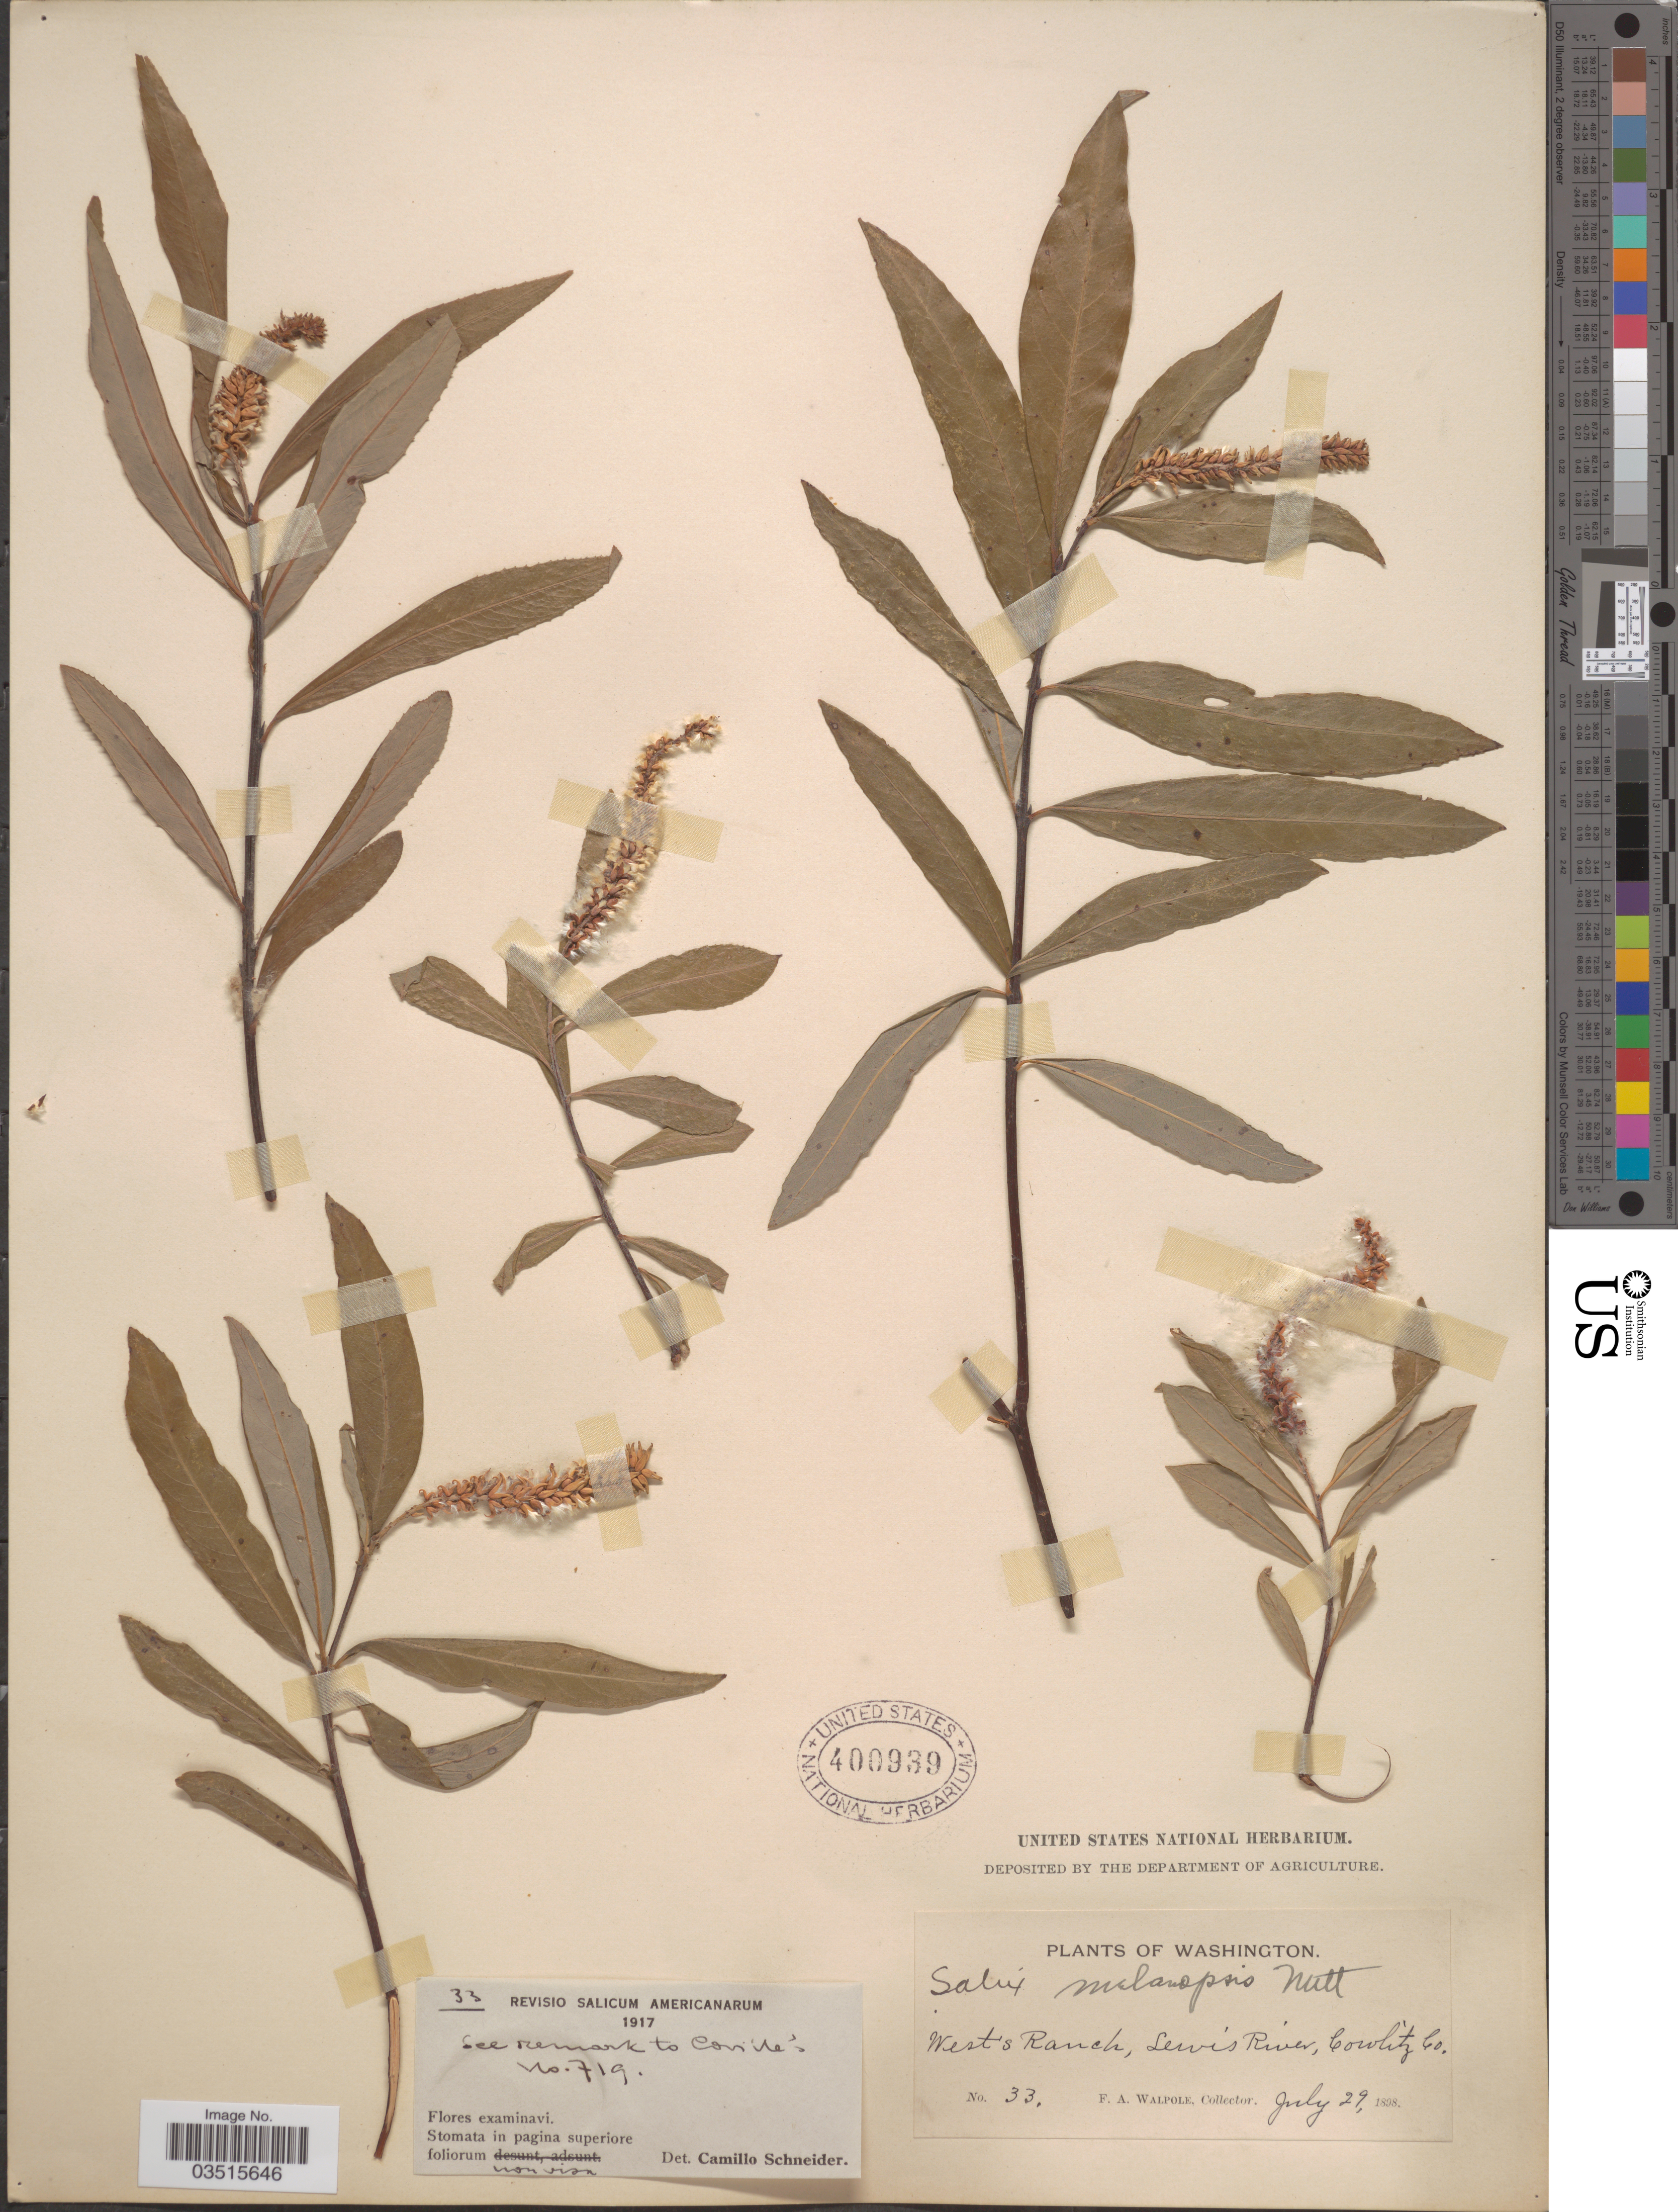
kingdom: Plantae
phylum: Tracheophyta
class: Magnoliopsida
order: Malpighiales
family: Salicaceae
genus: Salix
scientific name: Salix melanopsis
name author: Nutt.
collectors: F. Walpole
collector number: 33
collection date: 1898-07-29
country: United States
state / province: Washington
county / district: Cowlitz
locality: West's Ranch, Lewis River, Cowlitz Co.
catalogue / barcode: US 400939